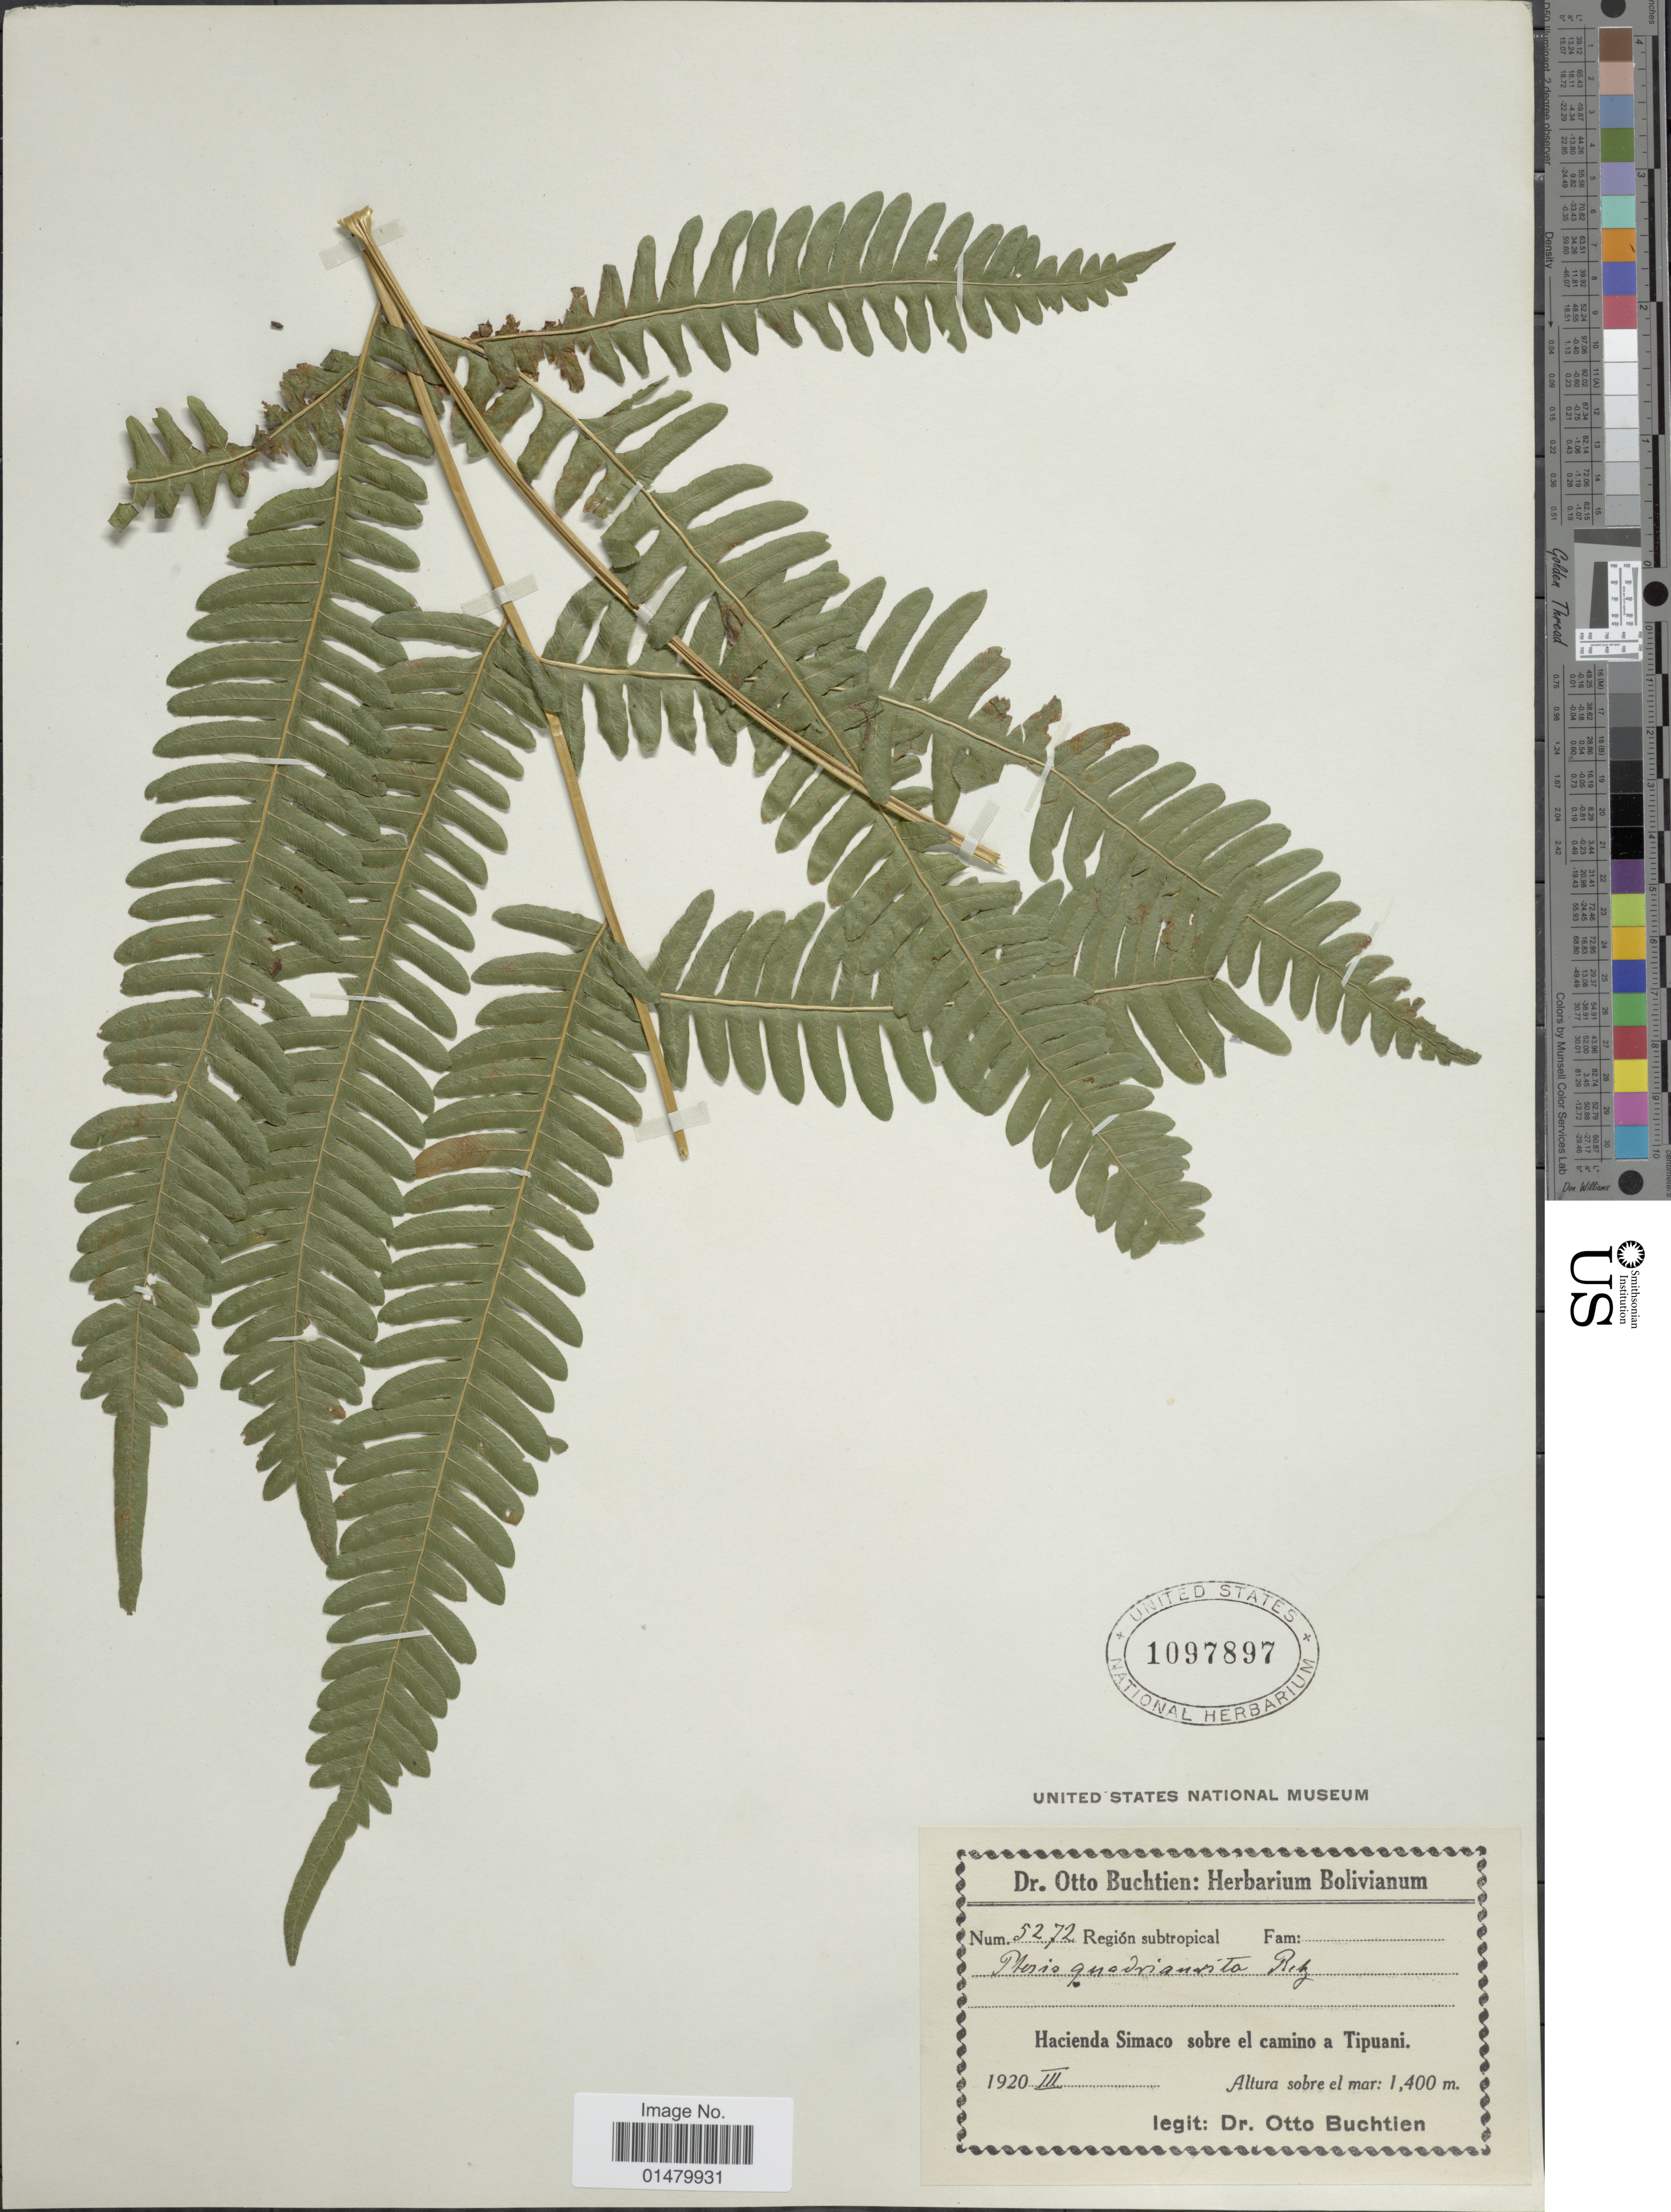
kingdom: Plantae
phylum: Tracheophyta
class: Polypodiopsida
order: Polypodiales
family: Pteridaceae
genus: Pteris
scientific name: Pteris quadriaurita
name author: Retz.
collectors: O. Buchtien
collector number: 5272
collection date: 1920-03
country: Bolivia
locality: Hacienda Simaco sobre el camino a Tipuani.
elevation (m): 1400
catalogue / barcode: US 1097897